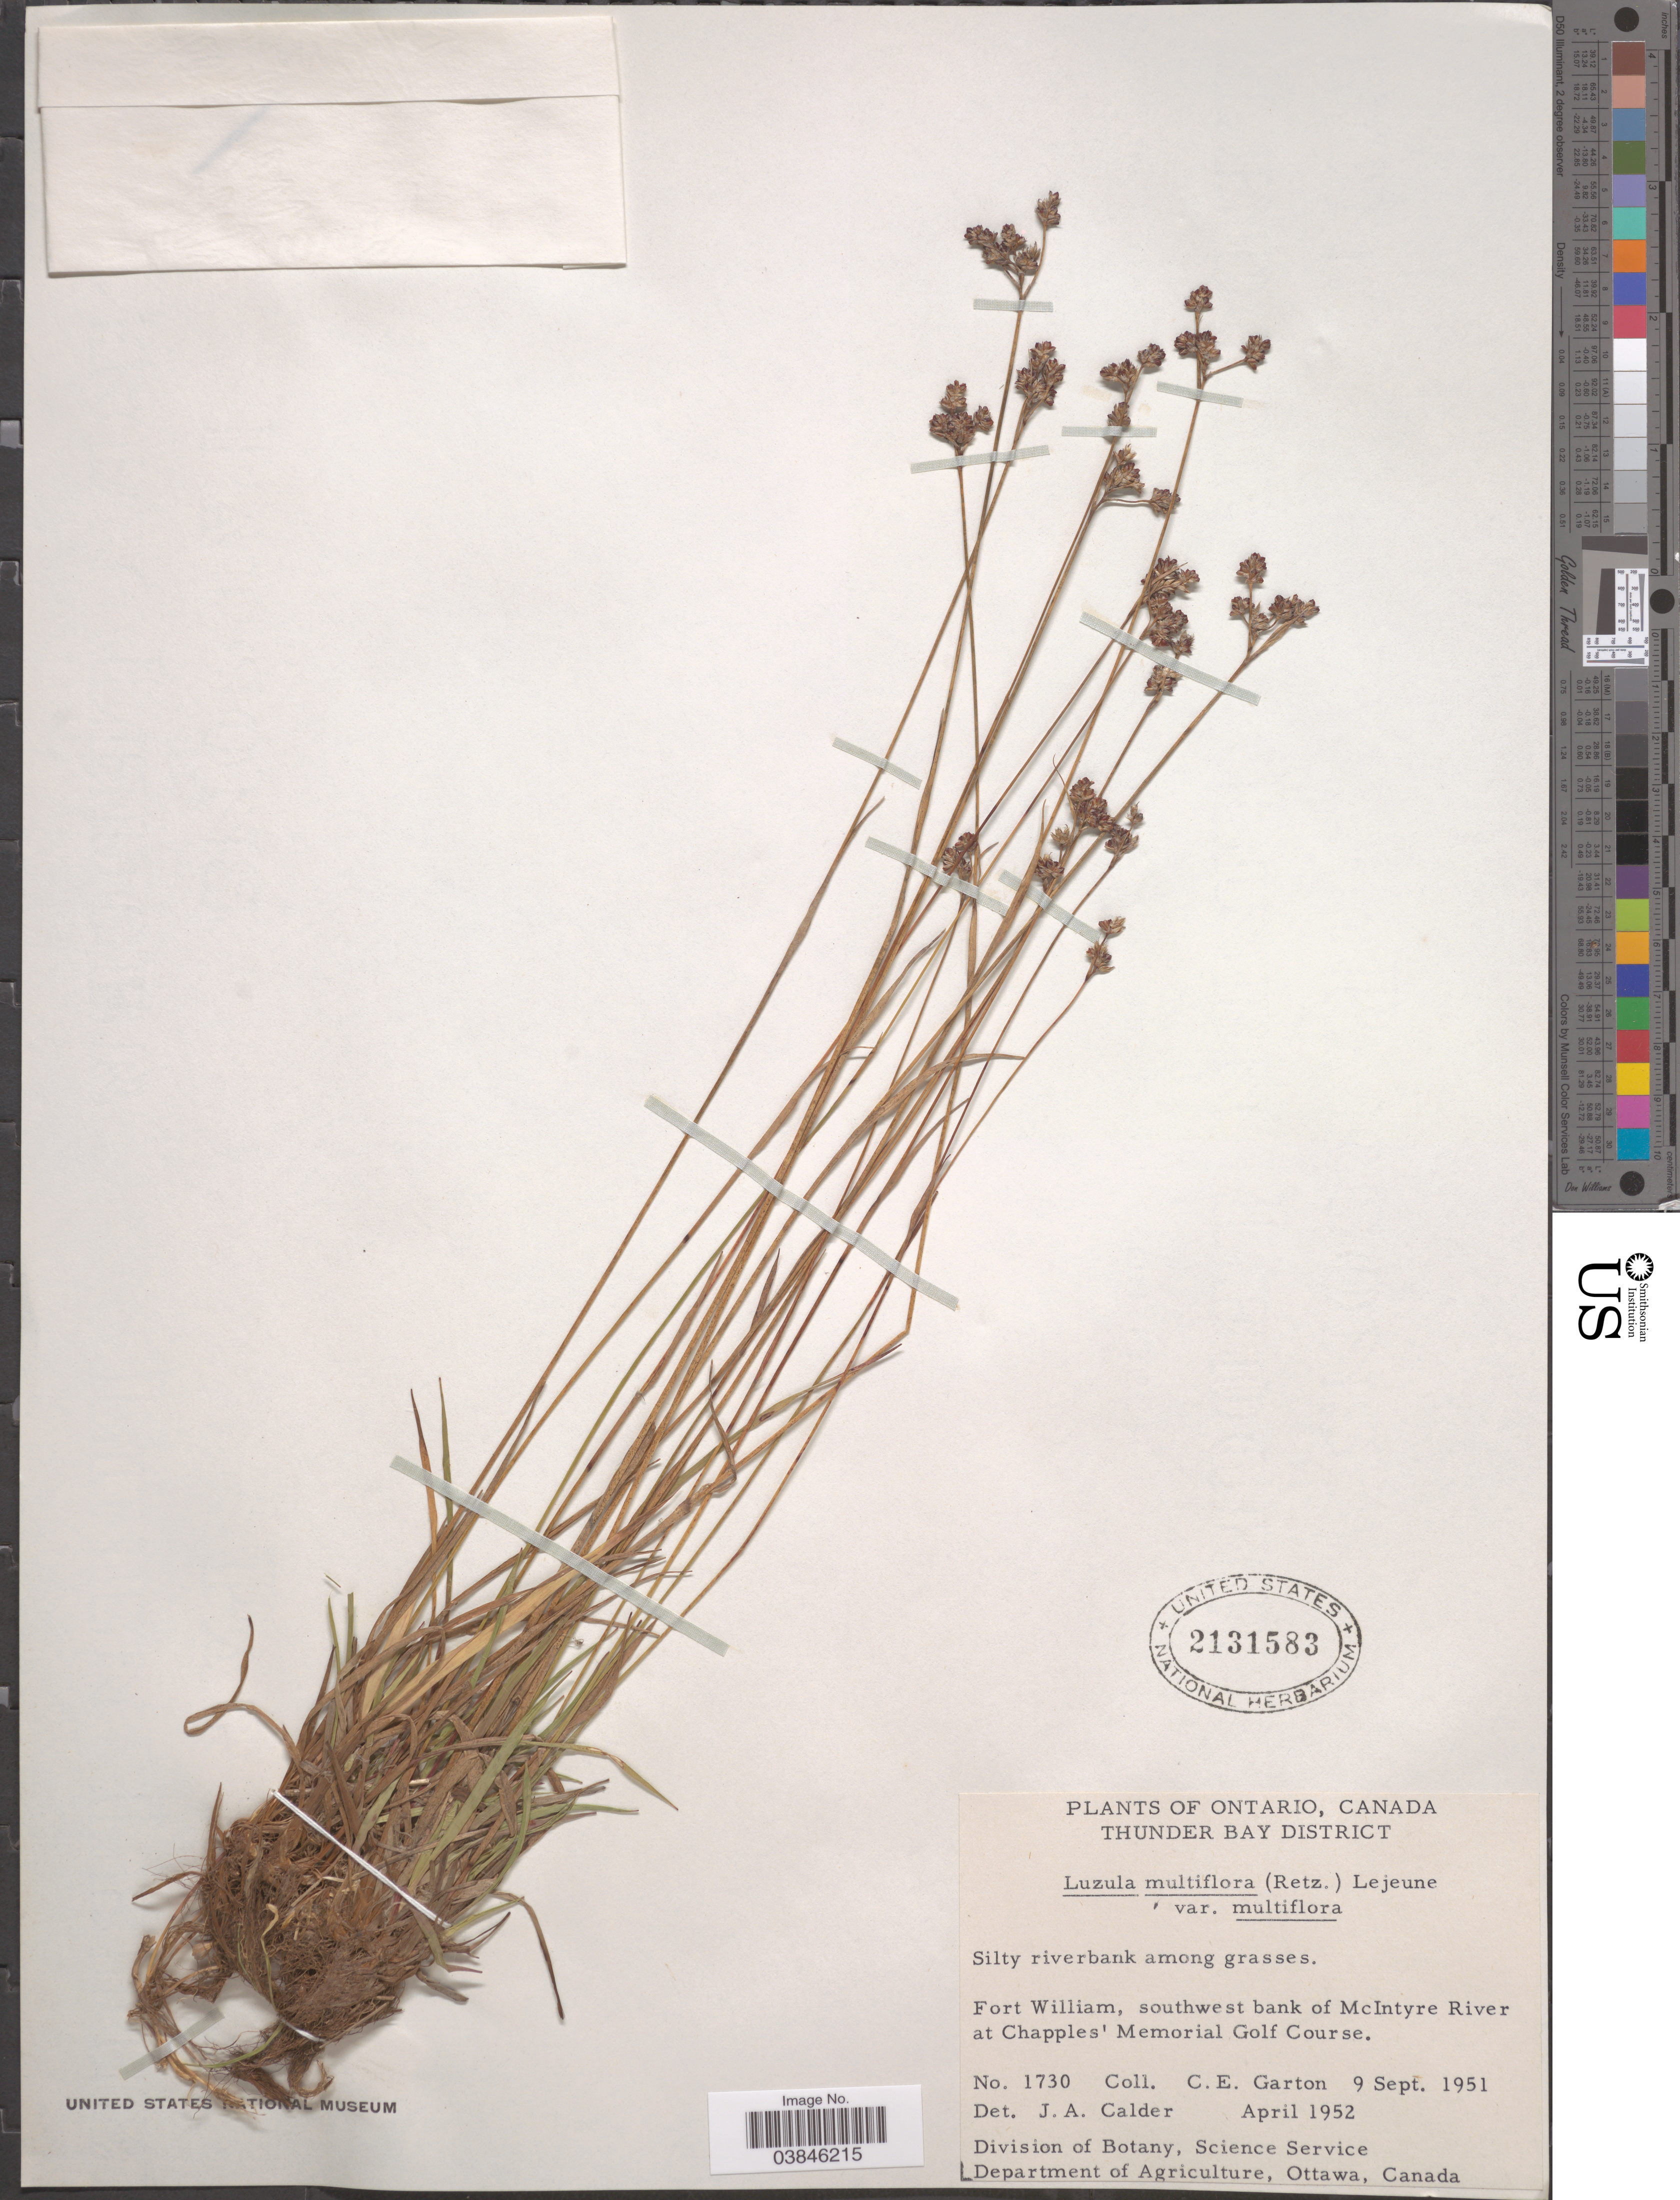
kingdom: Plantae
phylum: Tracheophyta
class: Liliopsida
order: Poales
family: Juncaceae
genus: Luzula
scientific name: Luzula multiflora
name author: (Ehrh.) Lej.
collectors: C. E. Garton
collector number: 1730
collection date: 1951-09-09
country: Canada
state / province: Ontario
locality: Thunder Bay District. Fort William, southwest bank of McIntyre River at Chapple's Memorial Golf Course.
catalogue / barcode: US 2131583